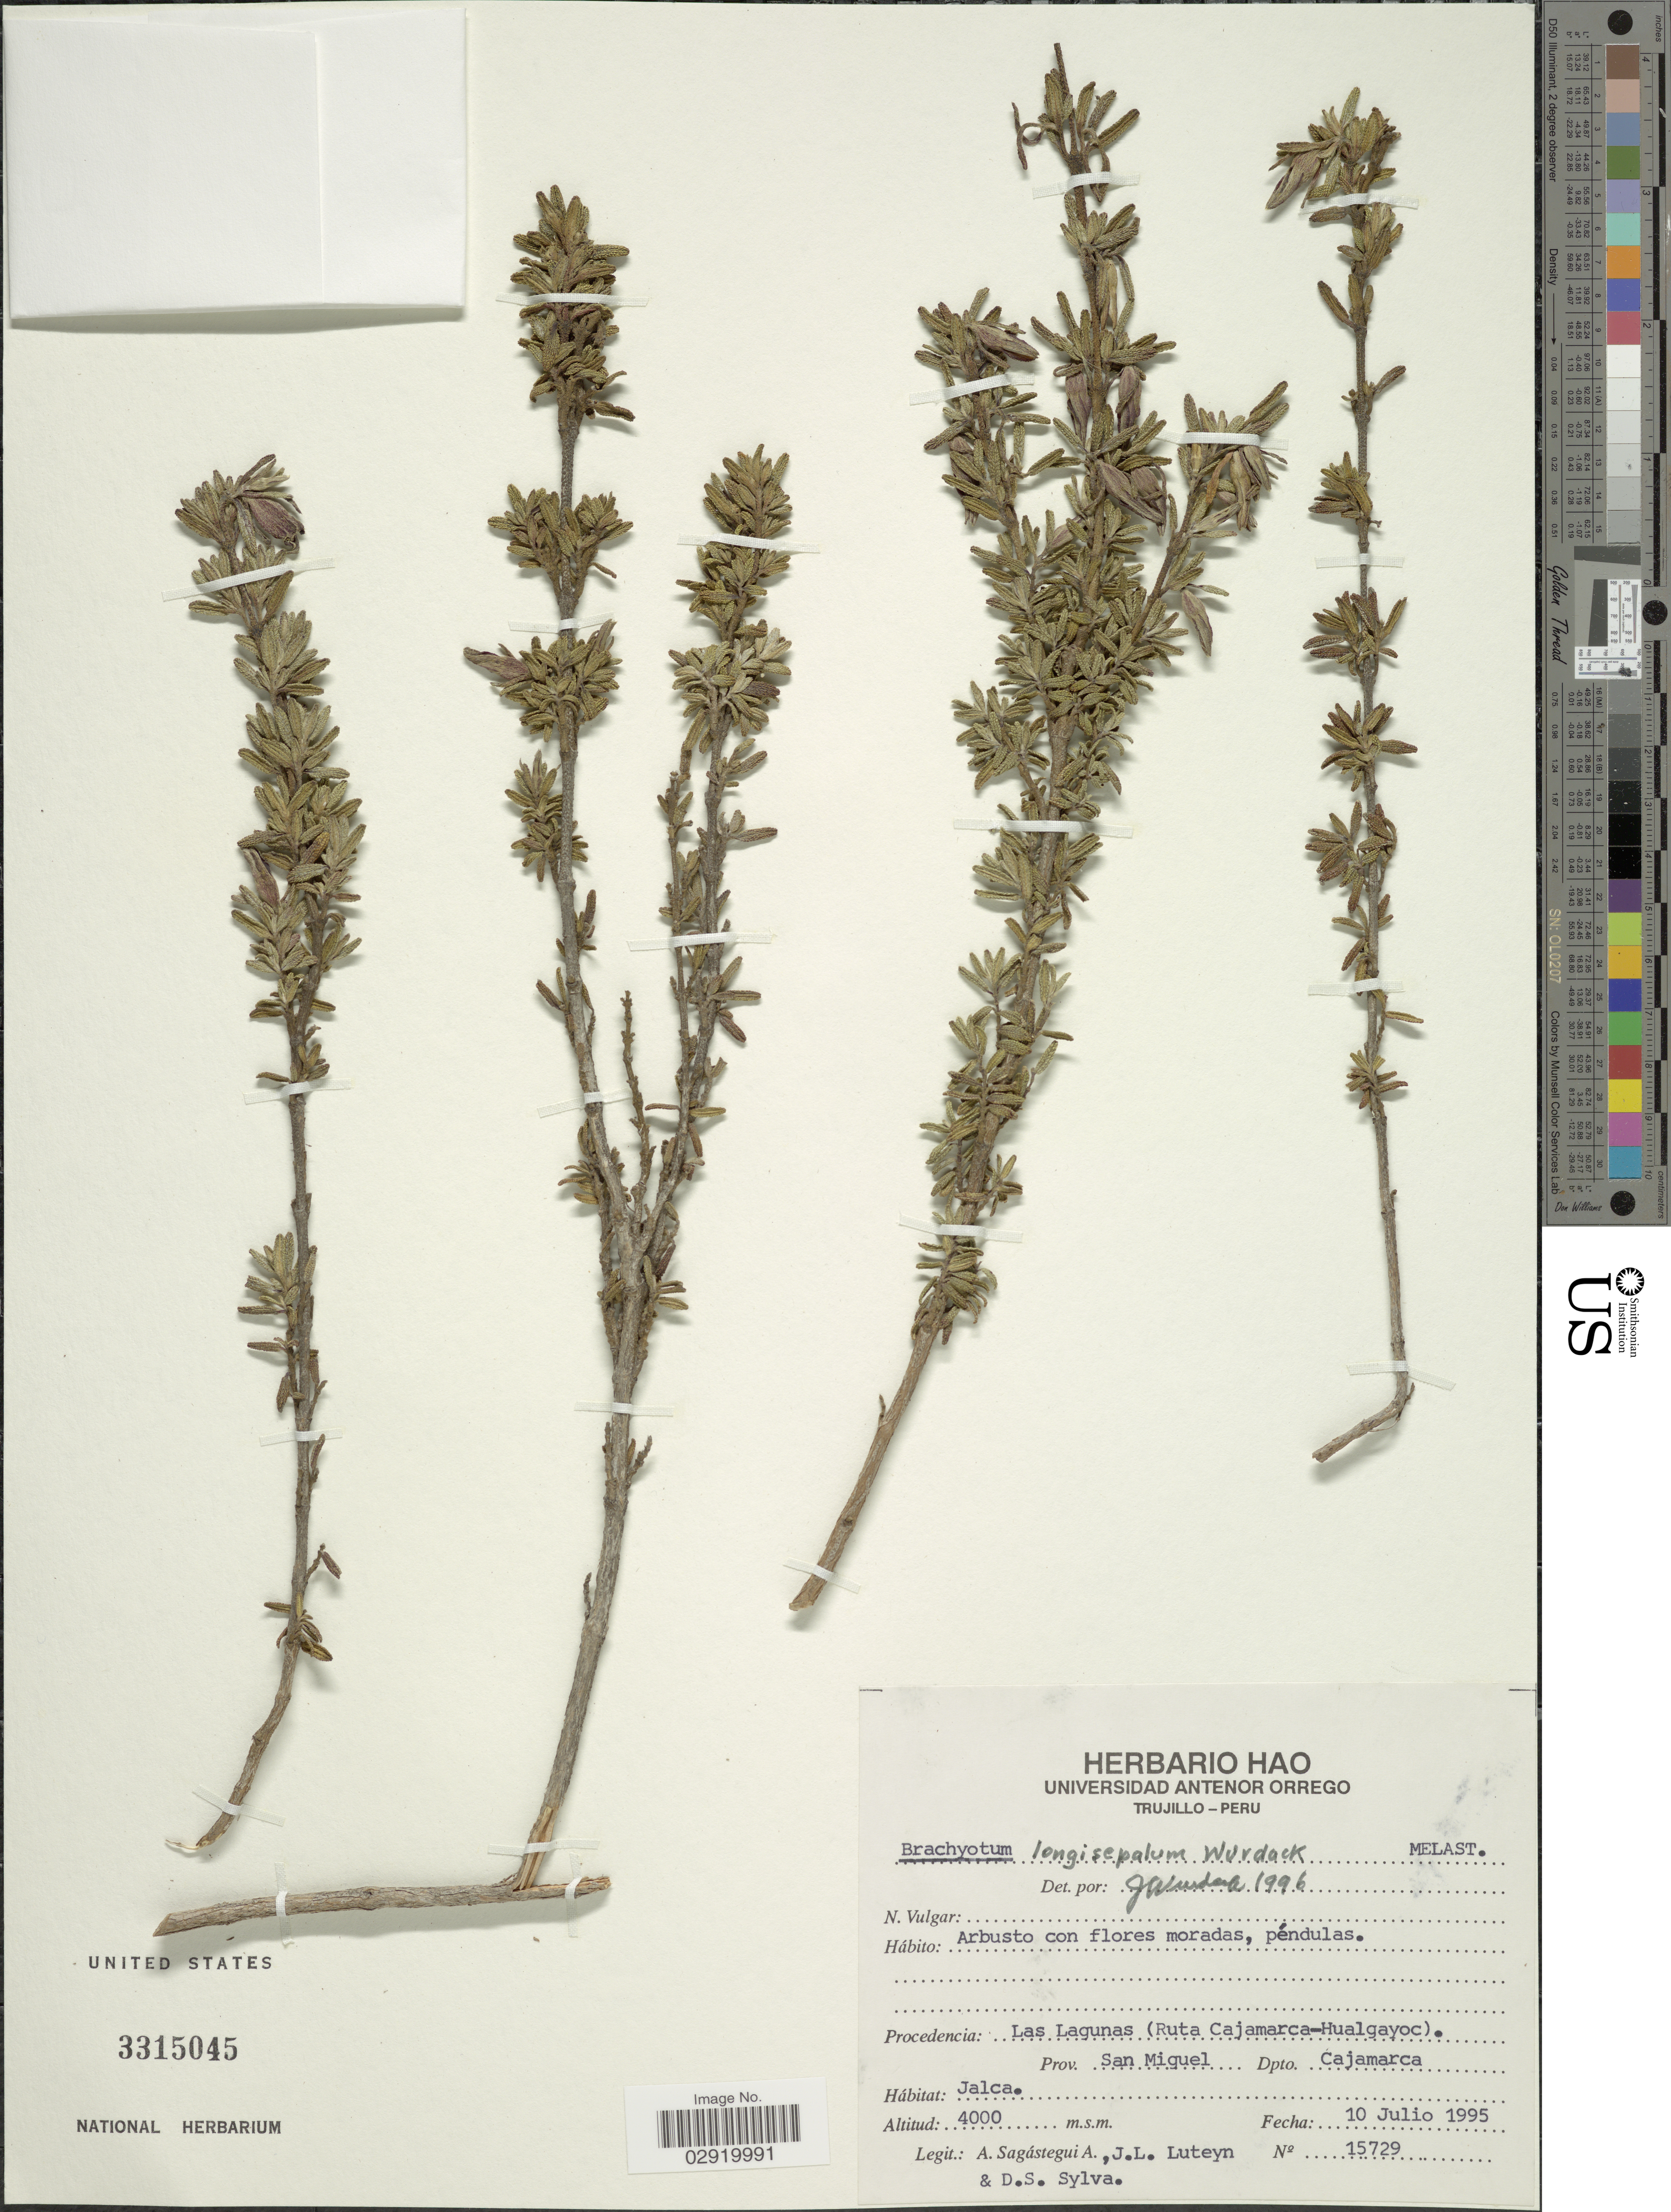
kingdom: Plantae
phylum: Tracheophyta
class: Magnoliopsida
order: Myrtales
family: Melastomataceae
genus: Brachyotum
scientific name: Brachyotum longisepalum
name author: Wurdack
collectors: A. Sagástegui A., J. L. Luteyn & D. Sylva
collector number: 15729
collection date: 1995-07-10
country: Peru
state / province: Cajamarca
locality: Las Lagunas (Ruta Cajamarca-Hualgayoc). Prov. San Miguel, Dpto. Cajamarca. Jalca.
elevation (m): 4000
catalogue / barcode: US 3315045